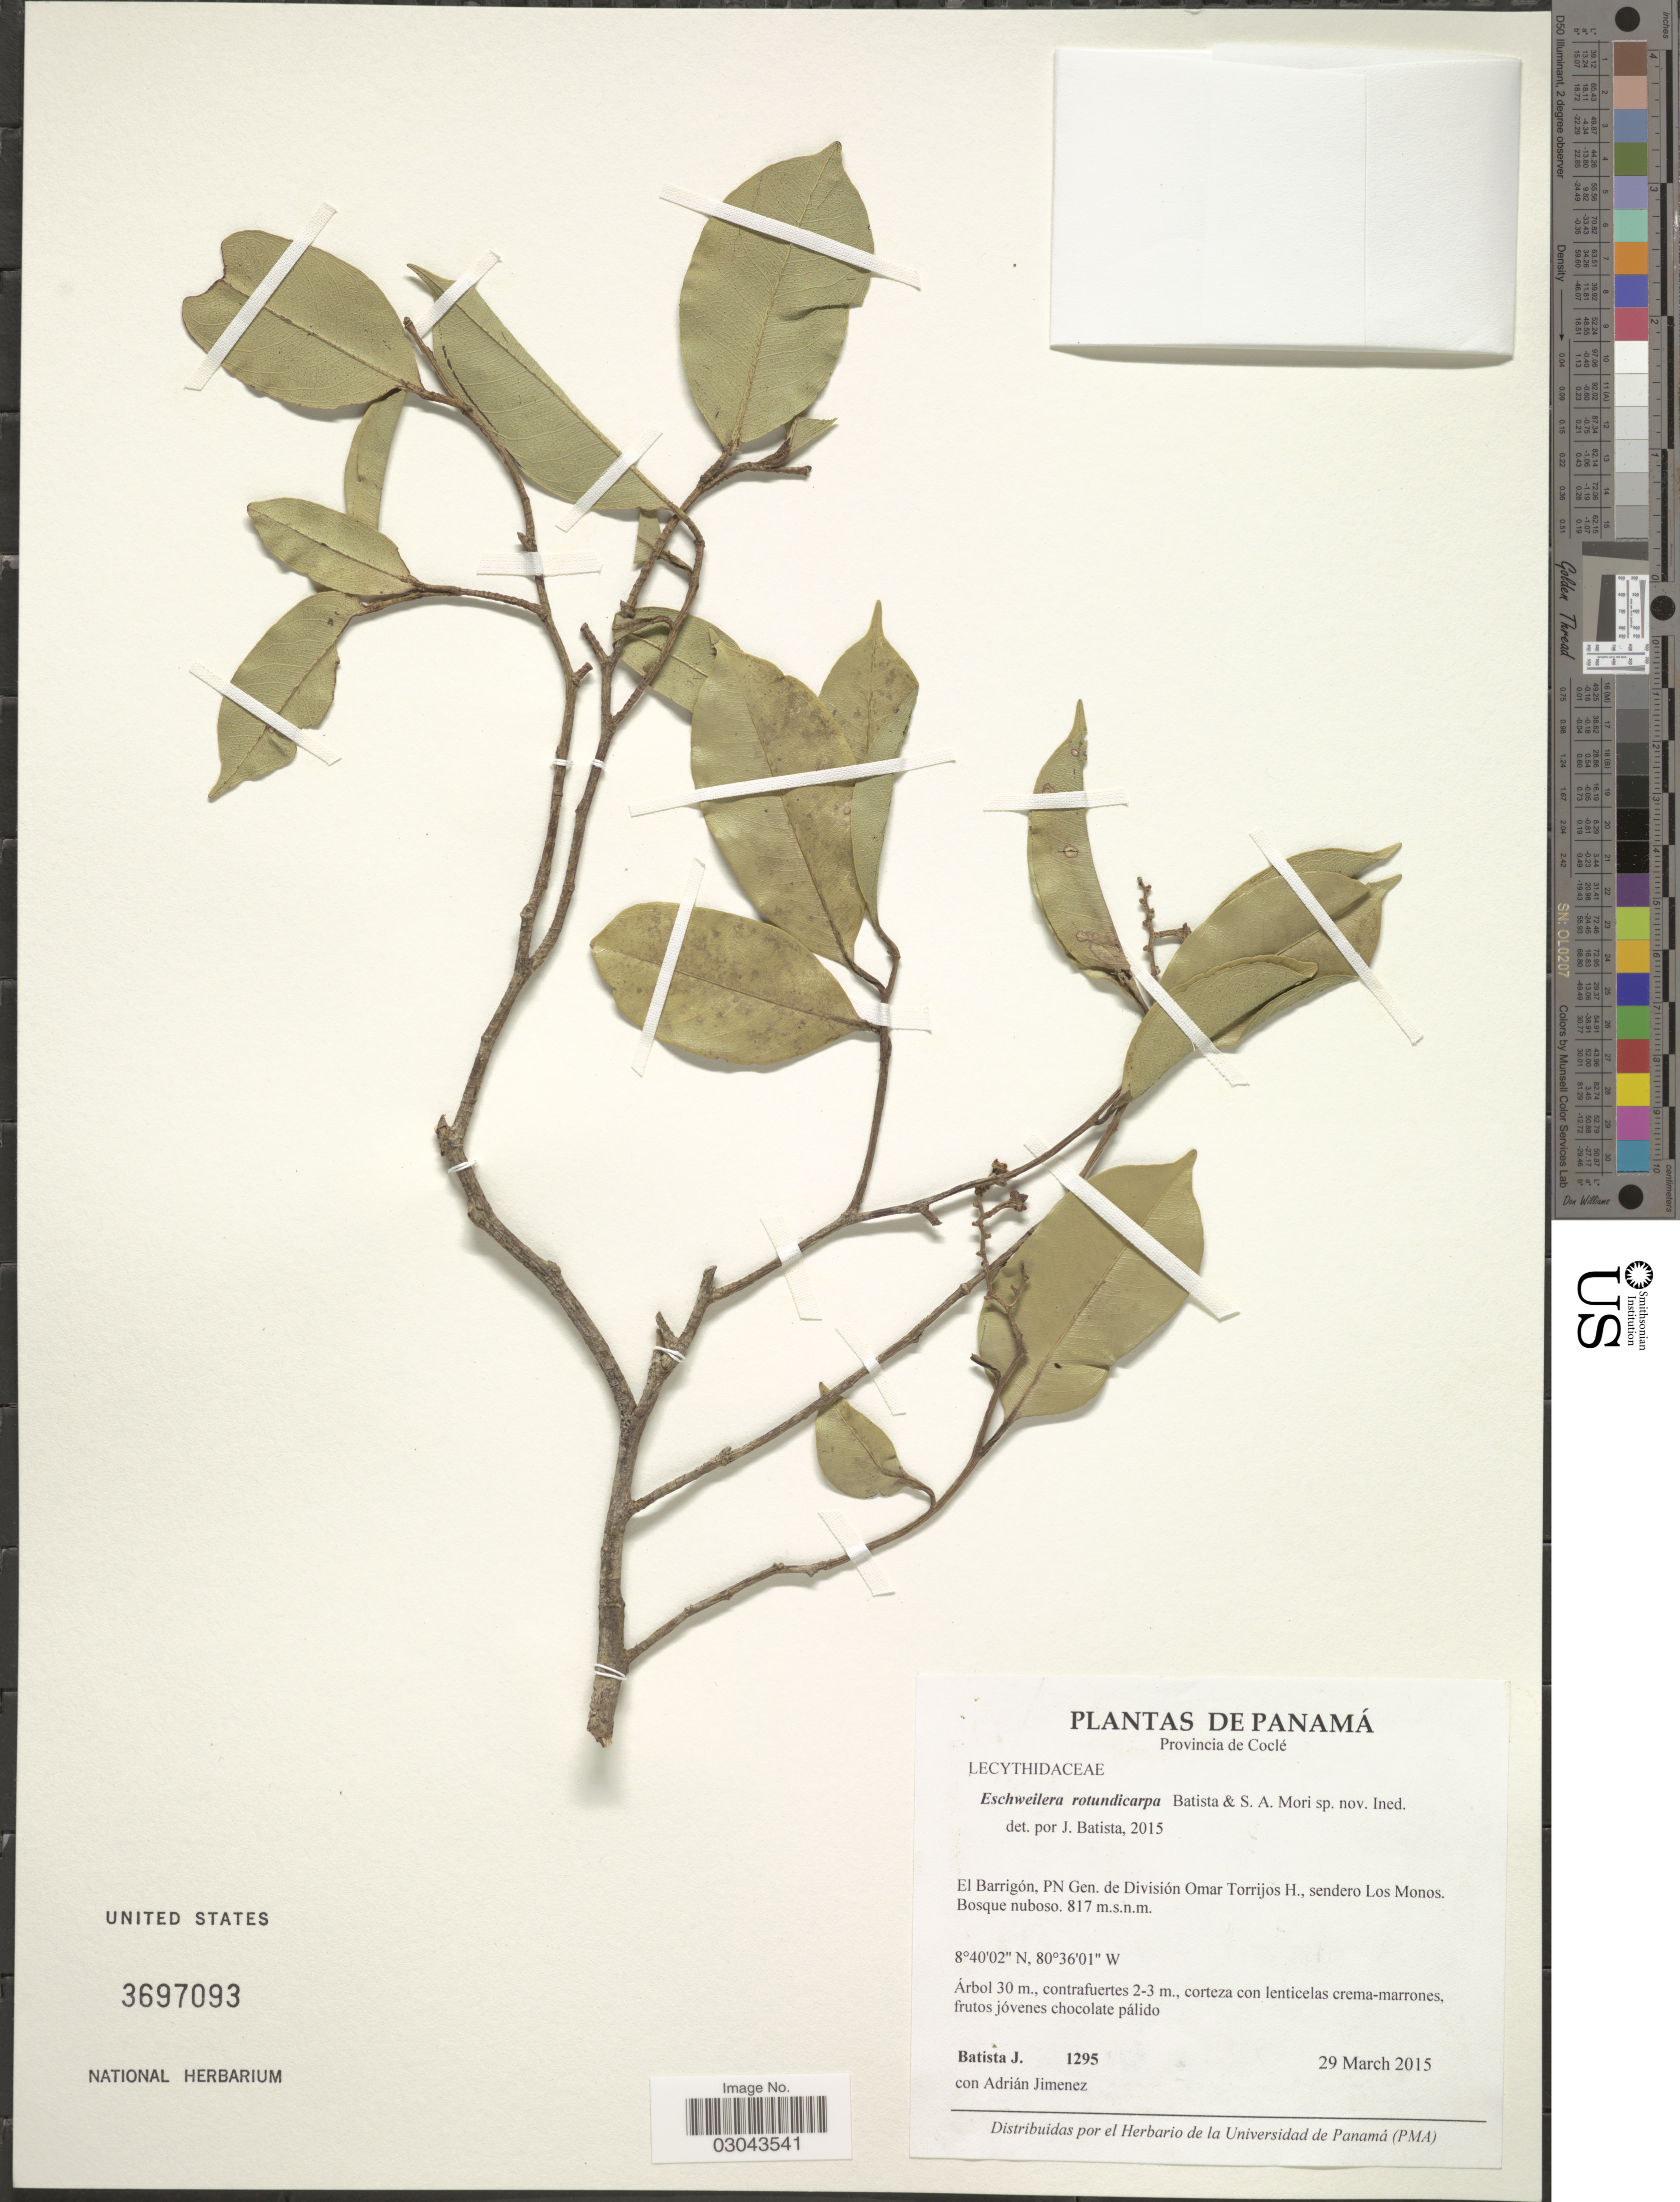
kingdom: Plantae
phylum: Tracheophyta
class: Magnoliopsida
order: Ericales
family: Lecythidaceae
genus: Eschweilera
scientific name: Eschweilera rotundicarpa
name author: J.E. Bat. & S.A. Mori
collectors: J. Batista & A. Jiménez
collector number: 1295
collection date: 2015-03-29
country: Panama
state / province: Coclé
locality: El Barrigón, PN Gen. de División Omar Torijos H., sendero Los Monos.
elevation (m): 817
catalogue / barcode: US 3697093